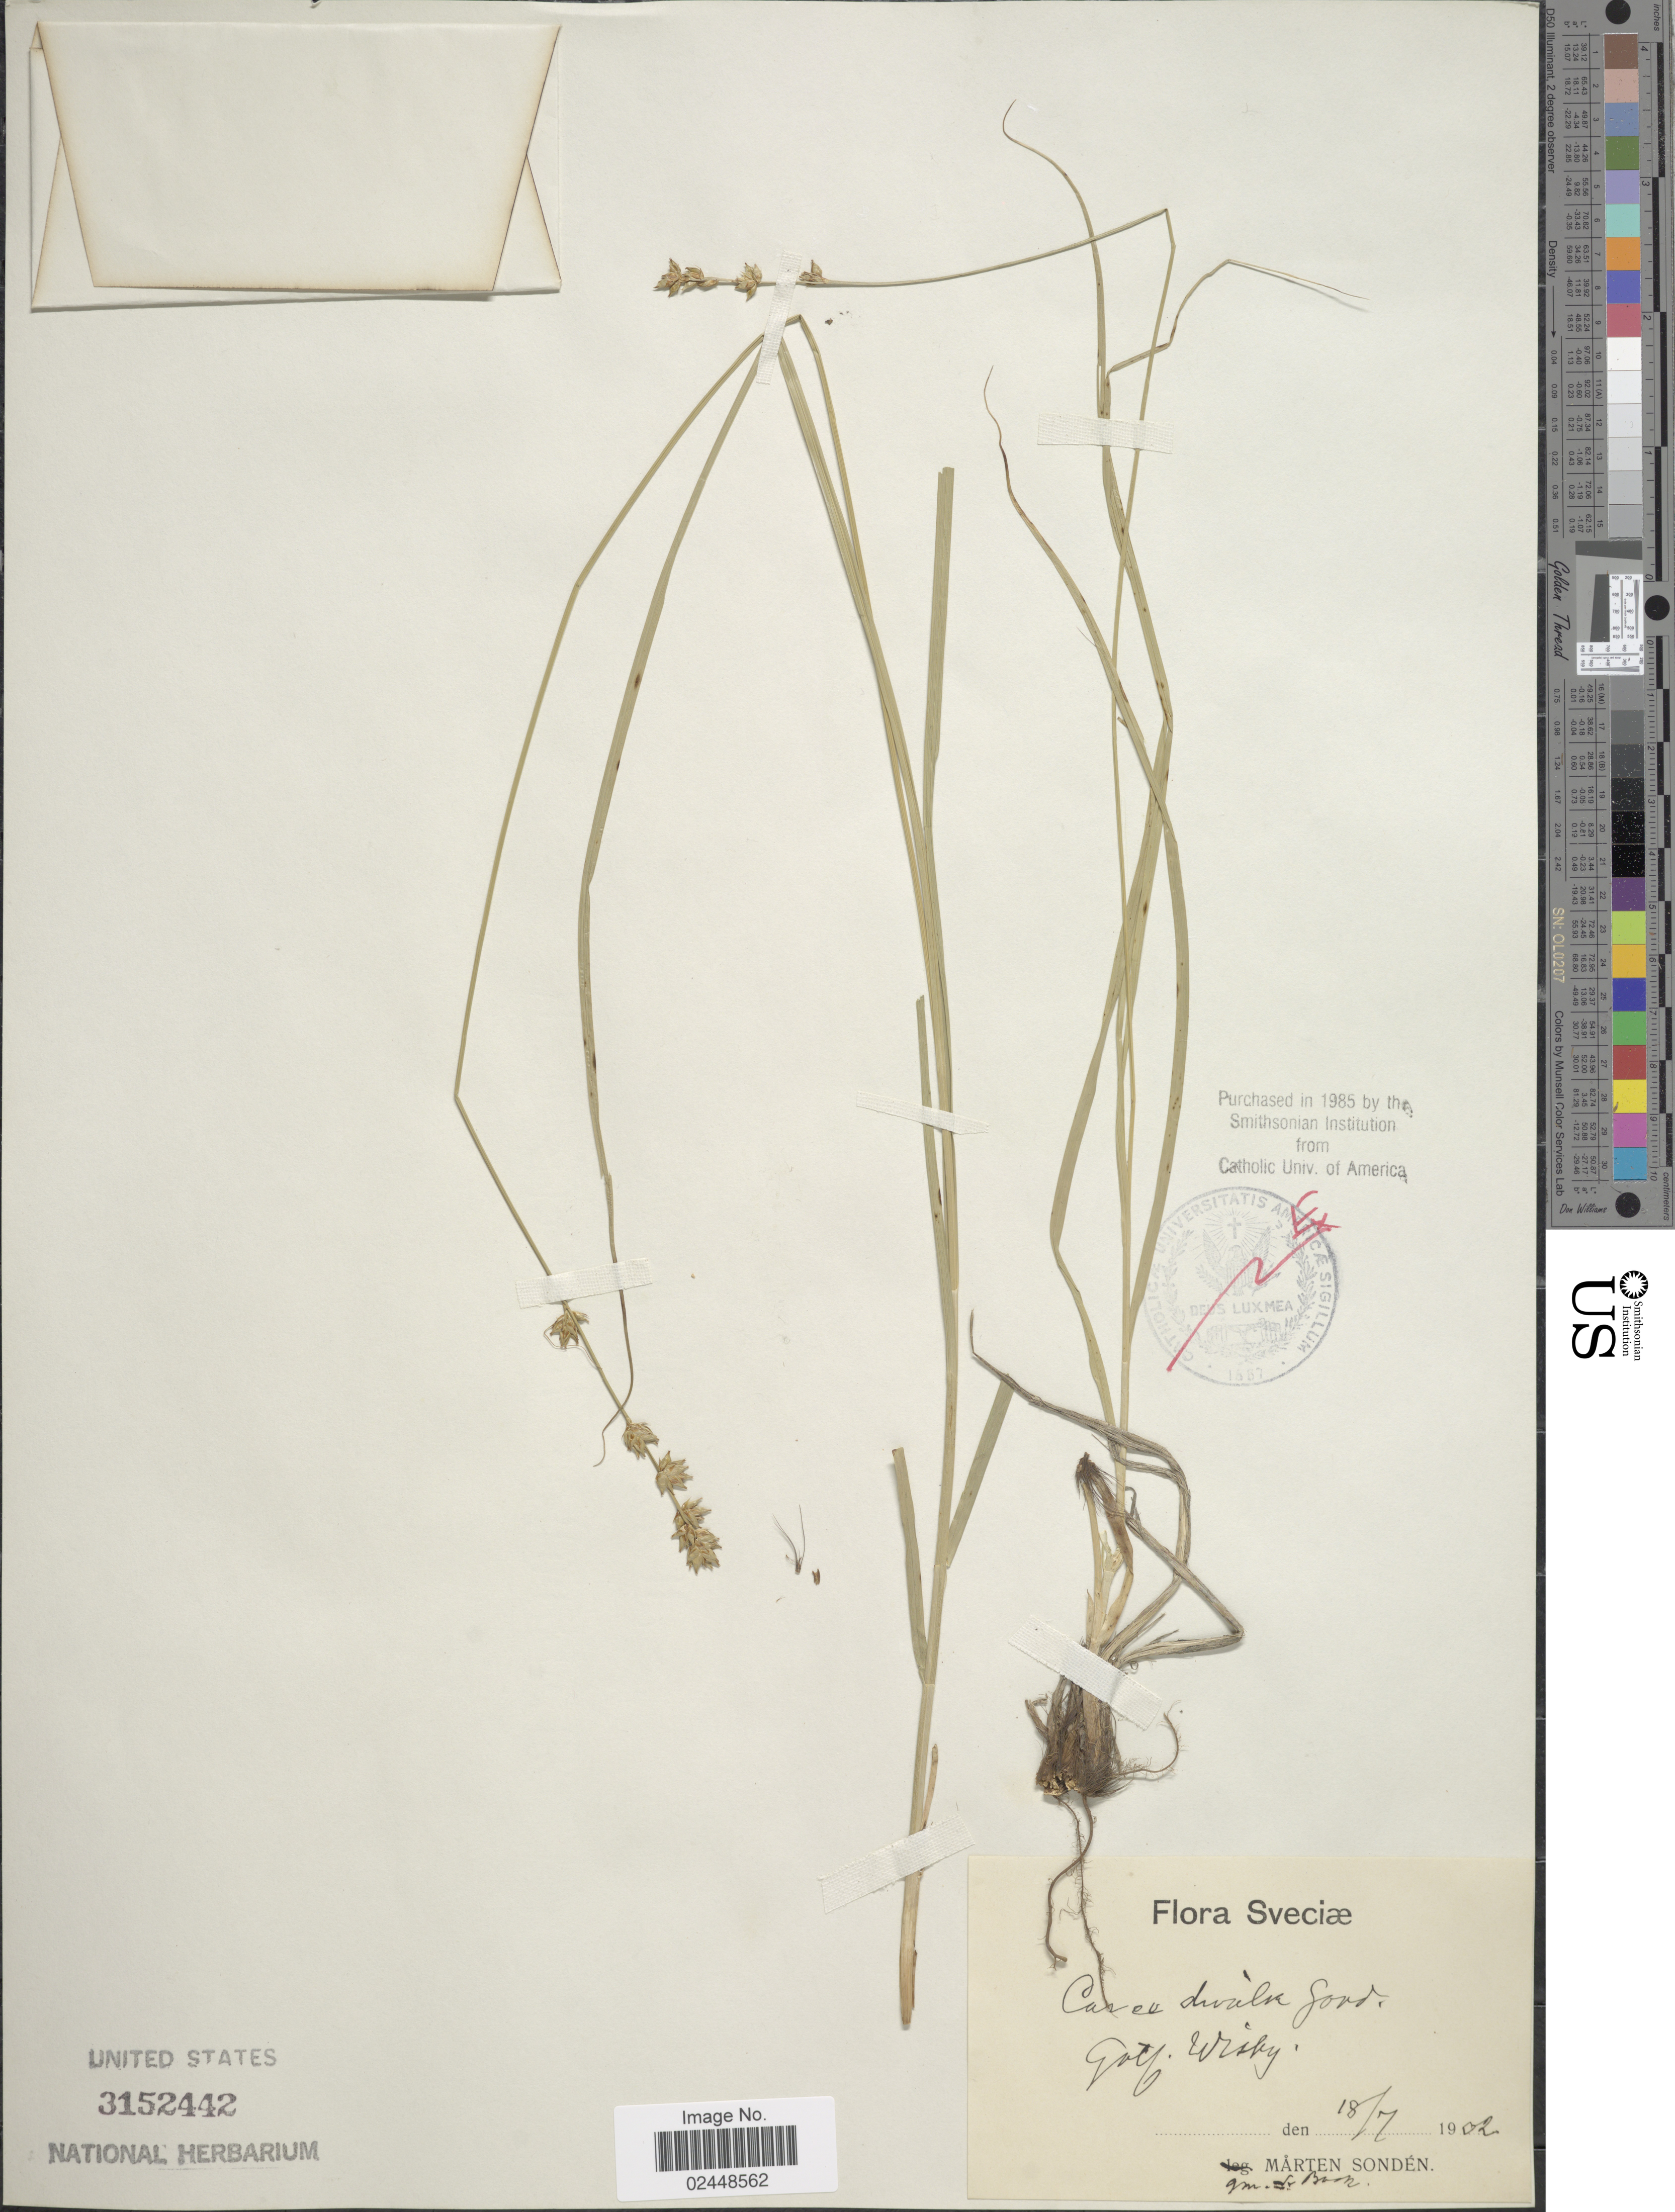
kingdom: Plantae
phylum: Tracheophyta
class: Liliopsida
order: Poales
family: Cyperaceae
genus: Carex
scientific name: Carex divulsa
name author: Stokes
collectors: M. Sondén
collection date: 1902-07-18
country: Sweden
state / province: Gotland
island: Gotland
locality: Sveciae. Gotl. Wisky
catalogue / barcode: US 3152442